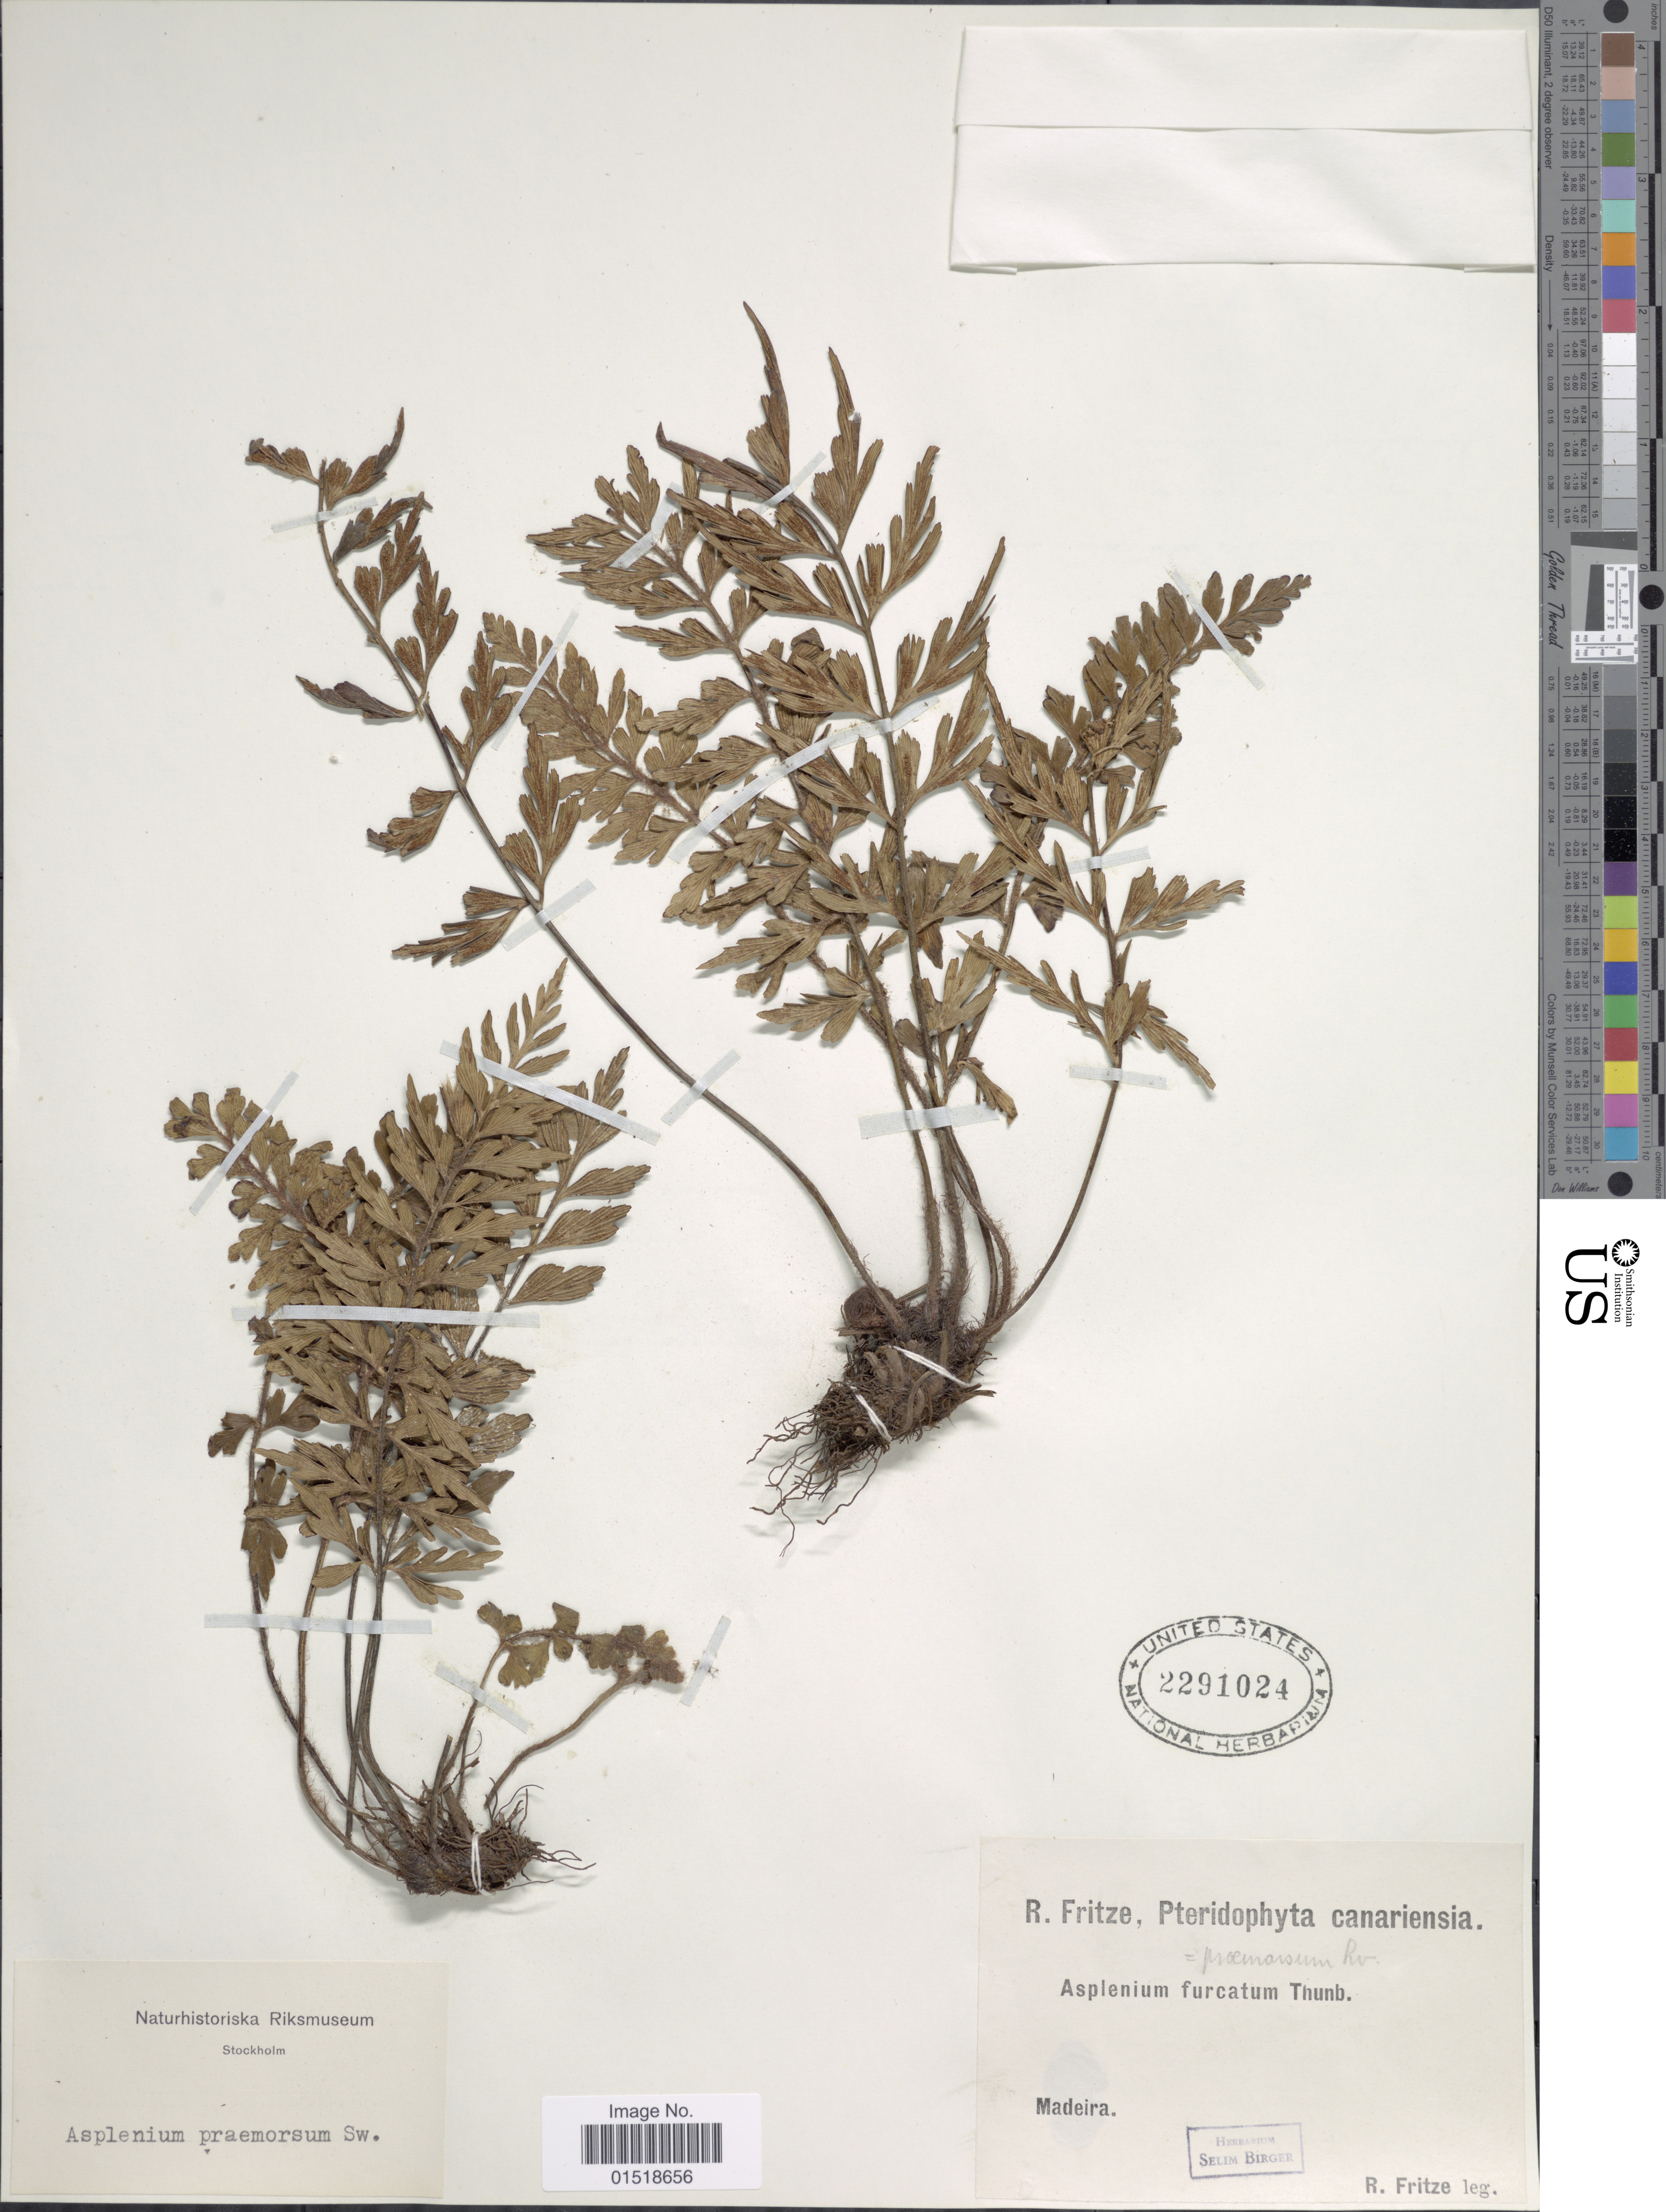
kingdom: Plantae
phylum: Tracheophyta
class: Polypodiopsida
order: Polypodiales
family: Aspleniaceae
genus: Asplenium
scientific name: Asplenium aethiopicum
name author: (Burm. f.) Bech.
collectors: R. Fritze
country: Portugal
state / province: Madeira (Aut. Reg.)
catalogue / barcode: US 2291024